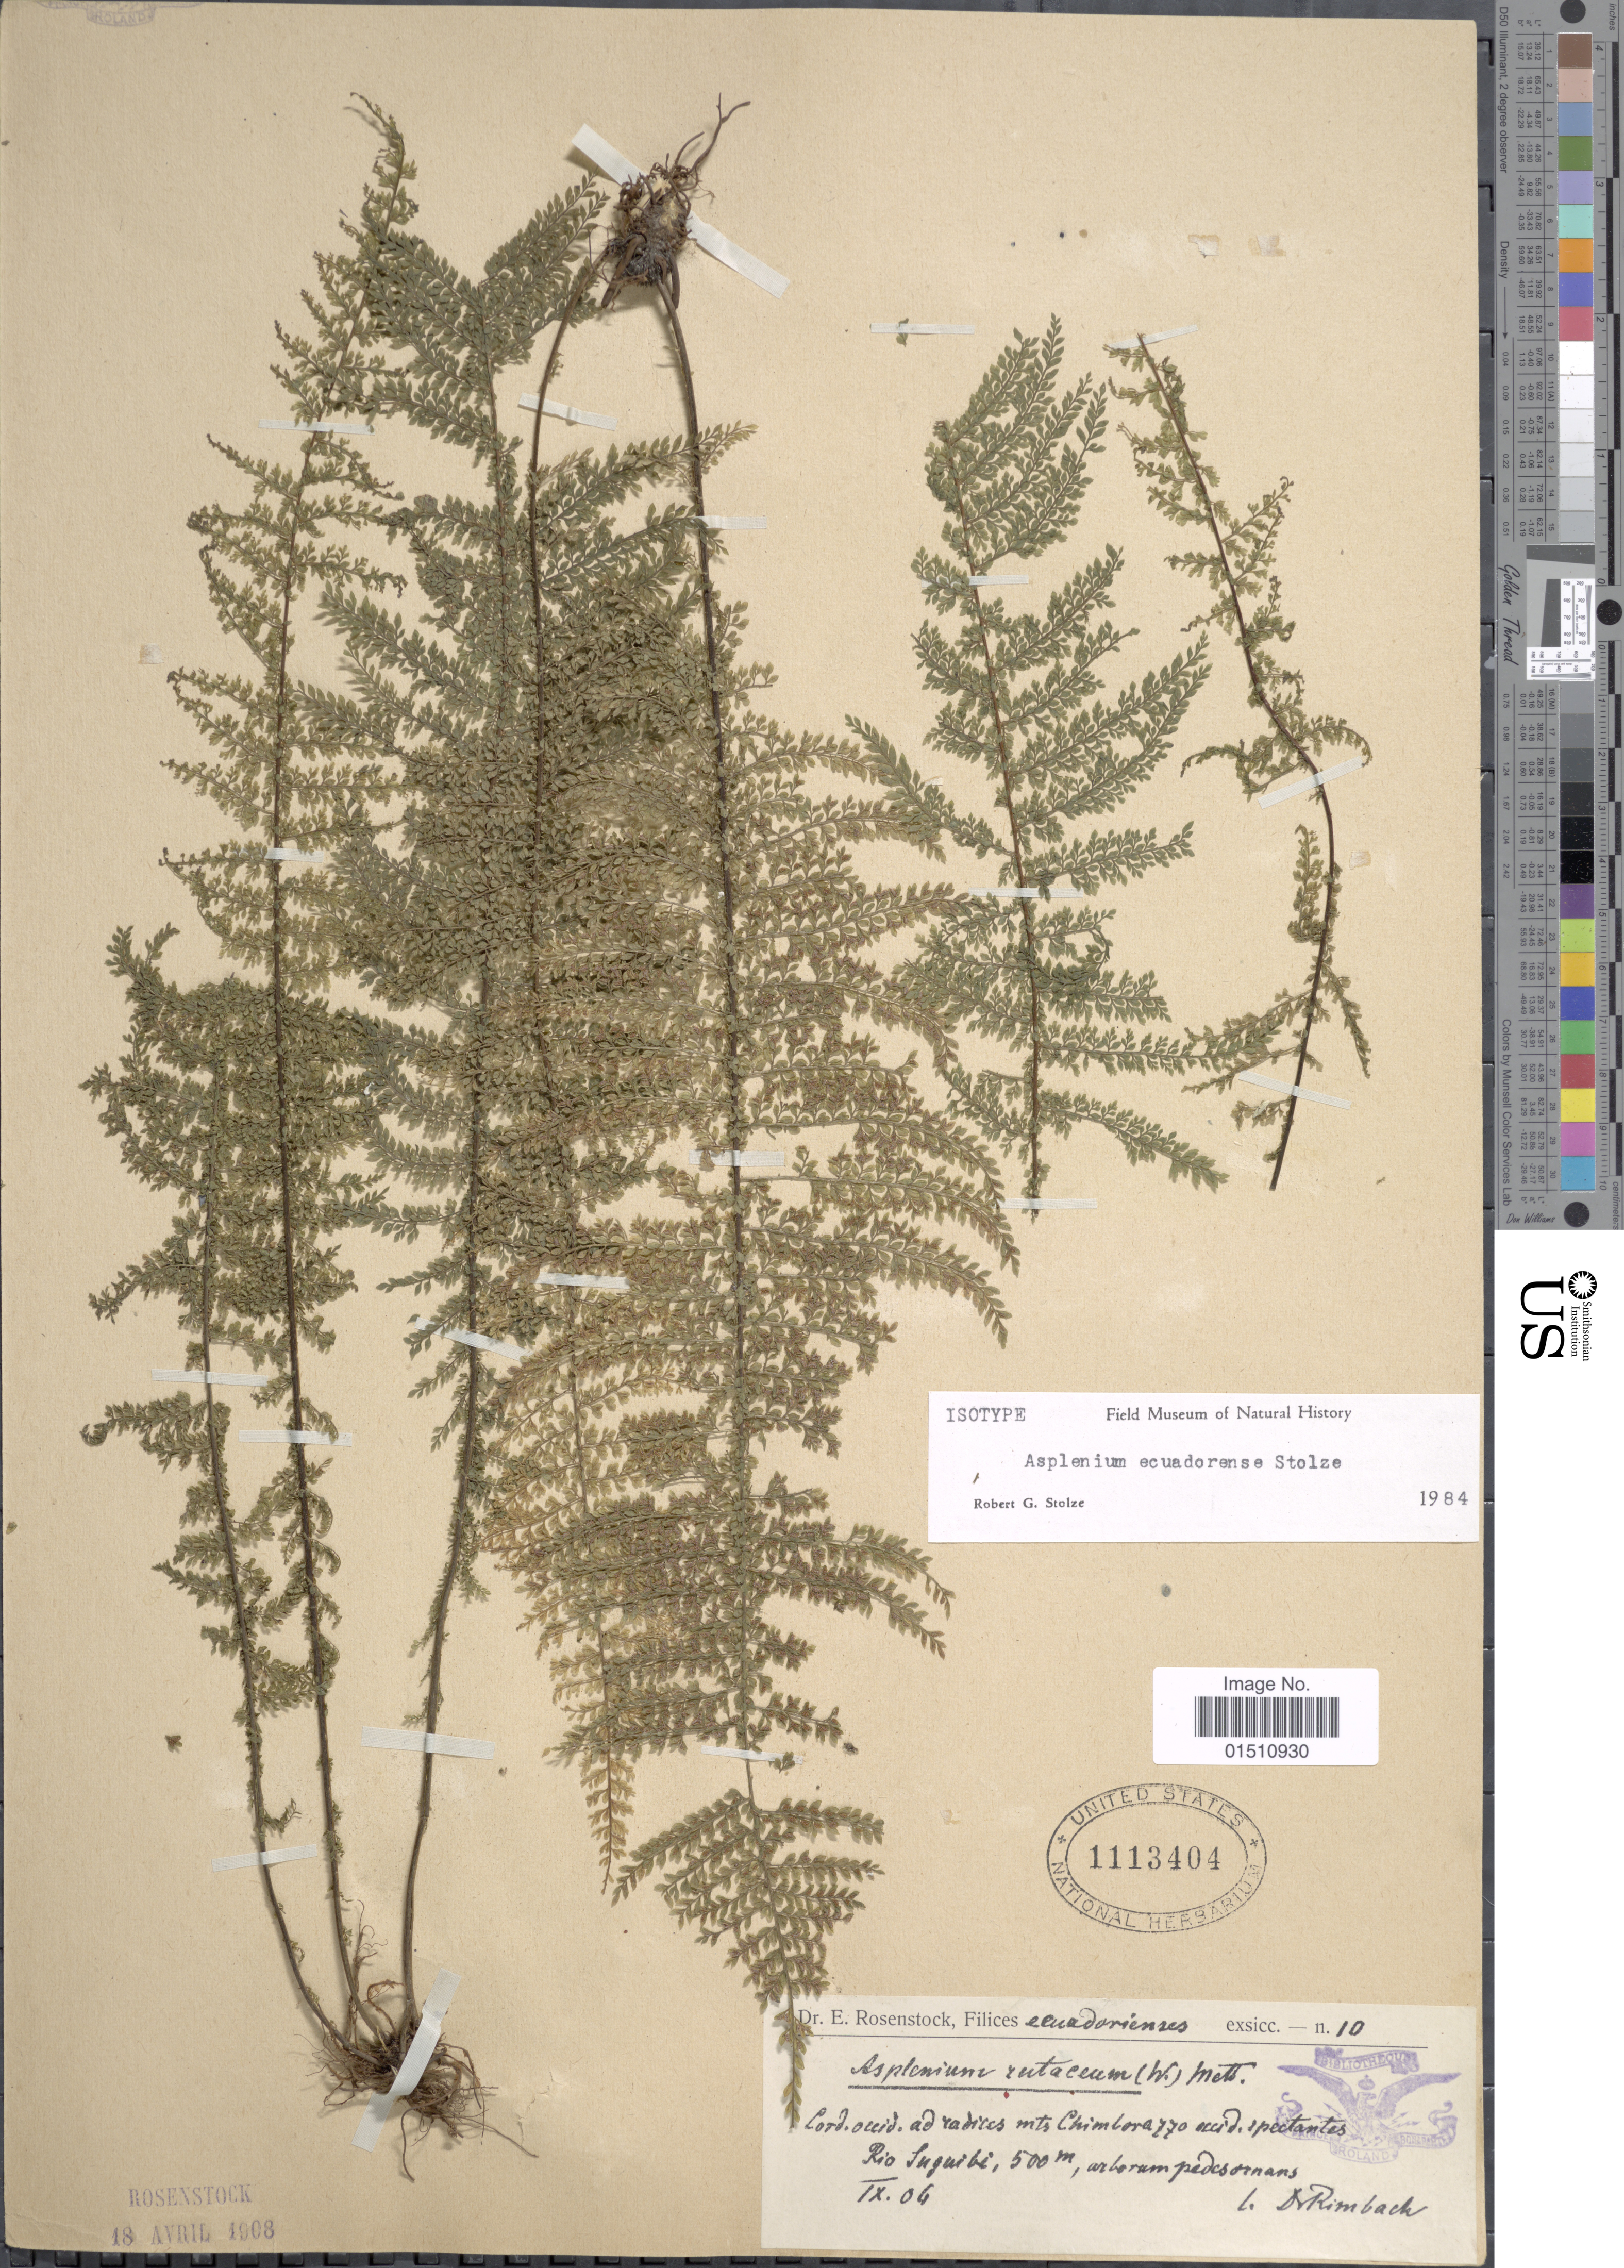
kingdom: Plantae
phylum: Tracheophyta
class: Polypodiopsida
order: Polypodiales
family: Aspleniaceae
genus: Asplenium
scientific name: Asplenium ecuadorense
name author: Stolze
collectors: Rimbach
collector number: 10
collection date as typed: Transcribed d/m/y: /9/4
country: Ecuador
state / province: Chimborazo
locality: Ecuadorienses, Cord. occid. ad radices mts. Chimborazo occid. spectantes, Rio Suguibi.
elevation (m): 500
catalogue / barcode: US 1113404